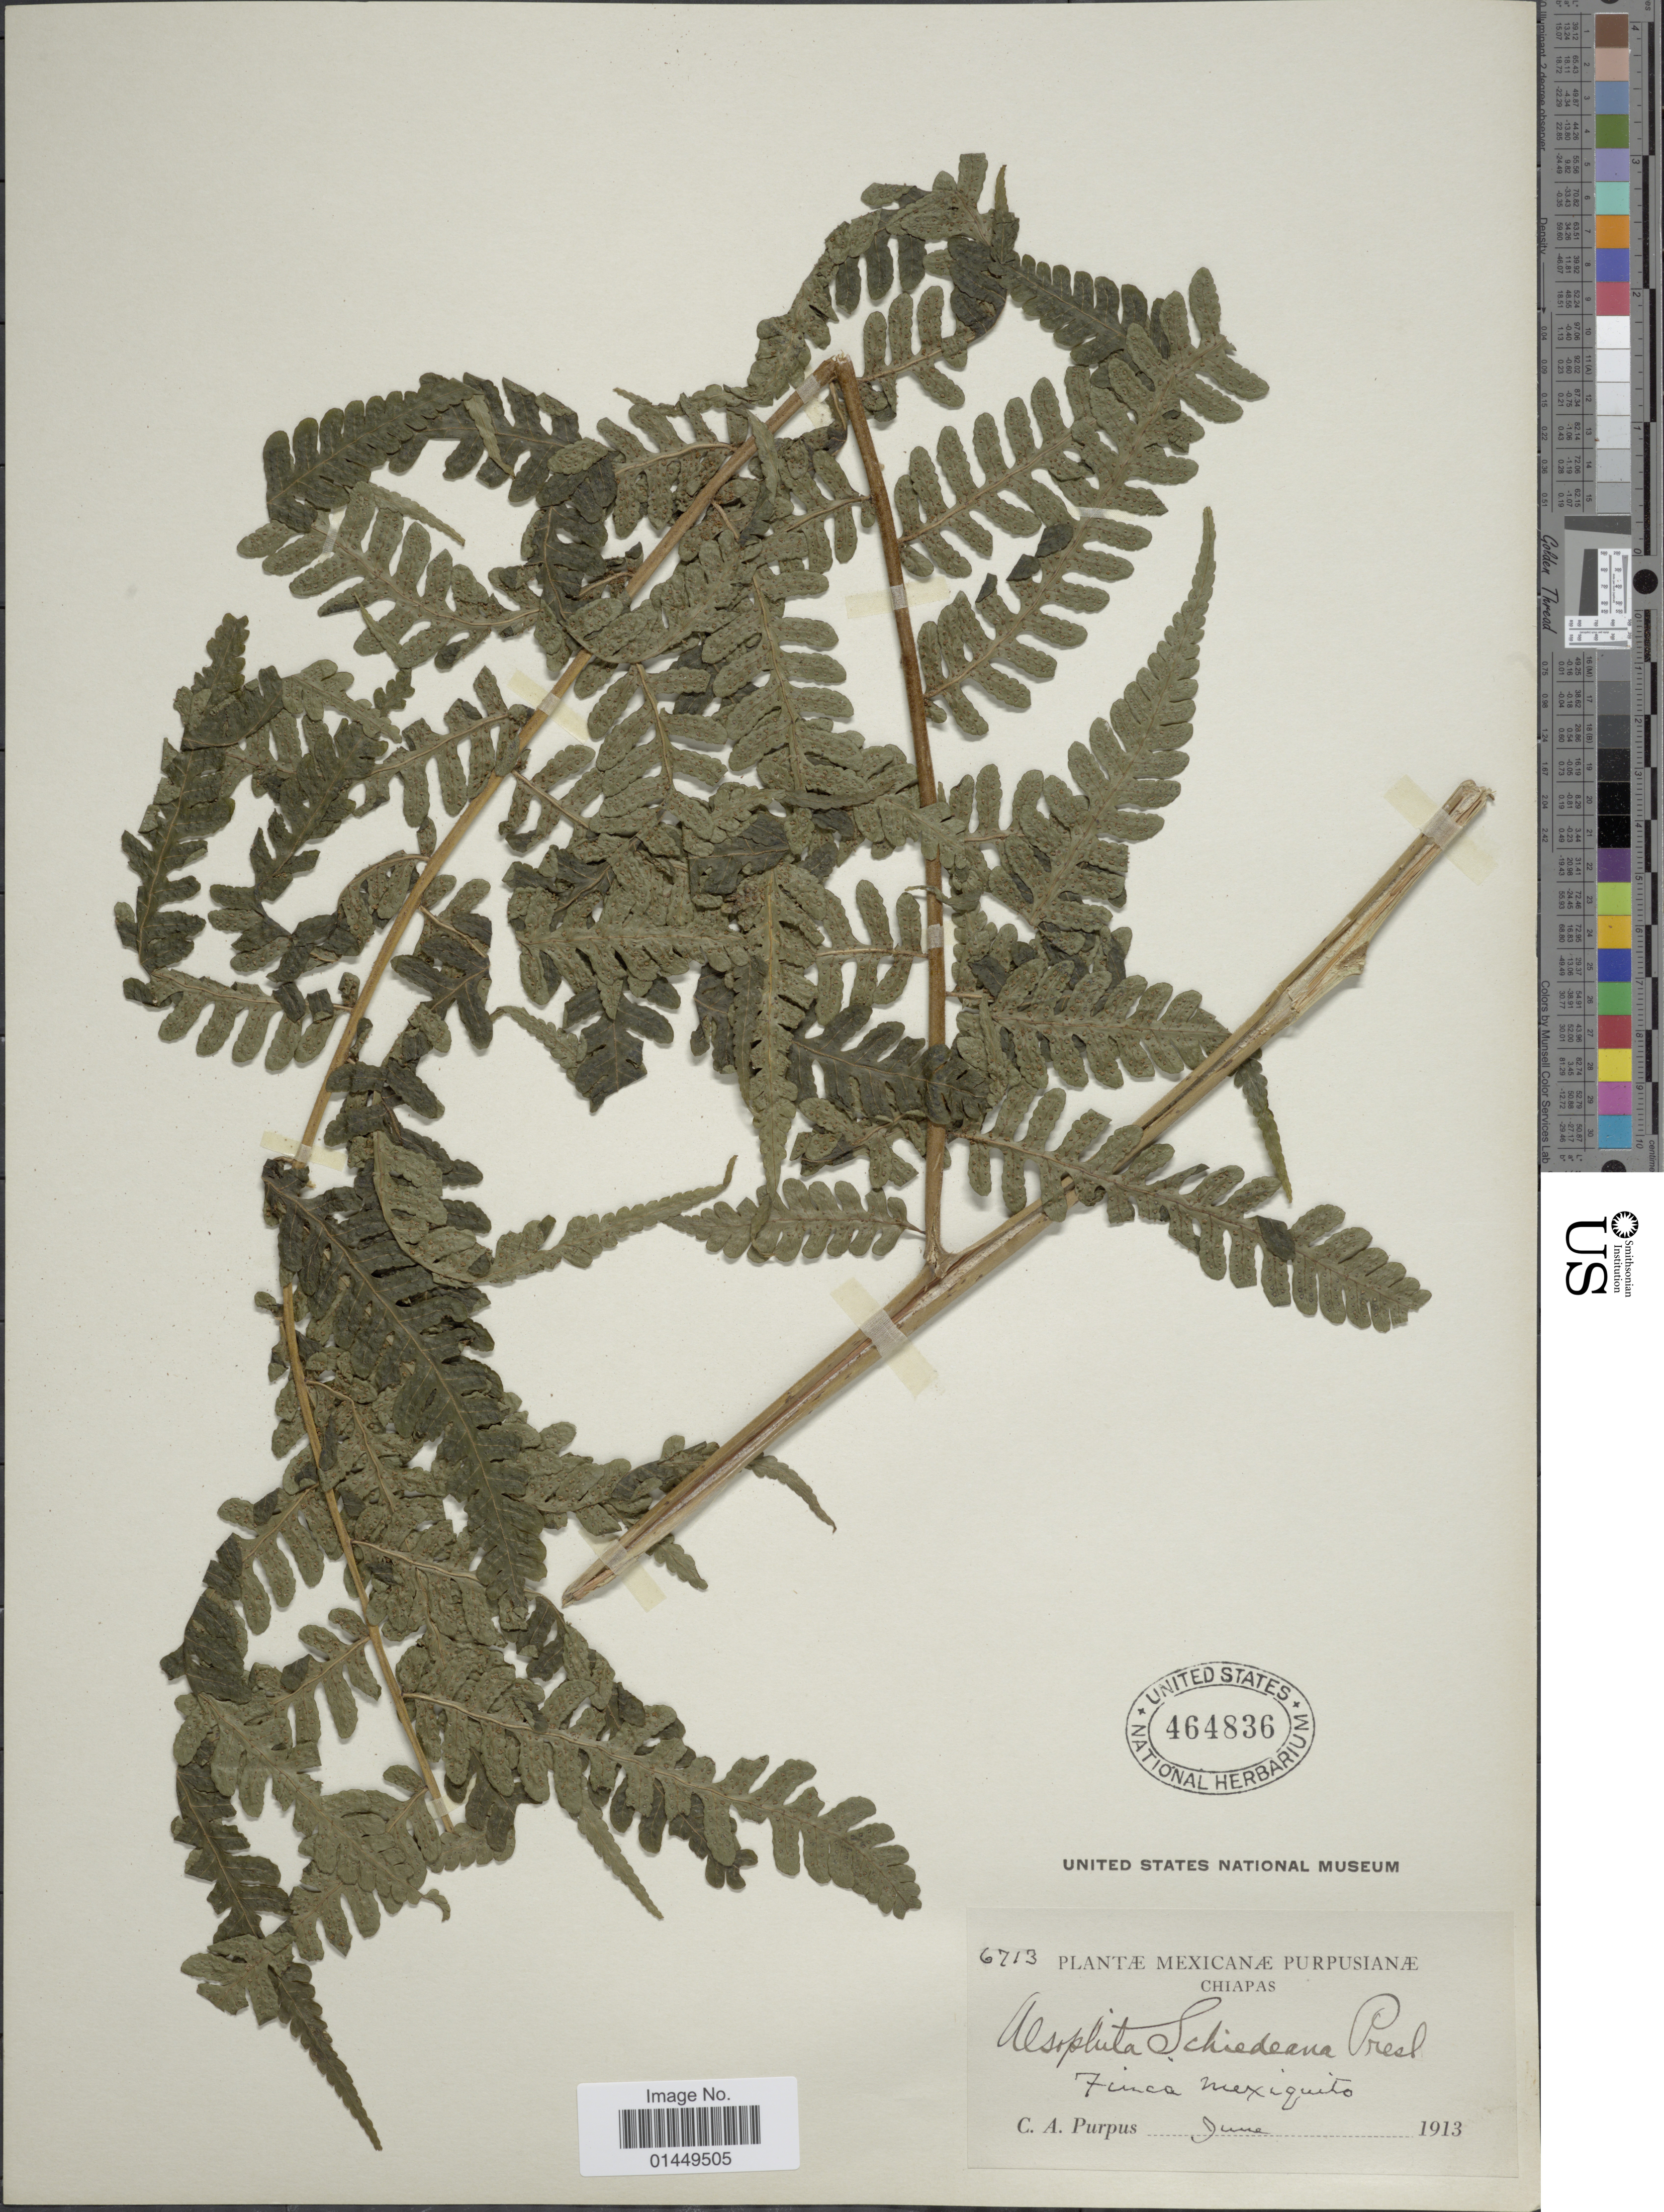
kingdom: Plantae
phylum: Tracheophyta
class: Polypodiopsida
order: Cyatheales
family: Cyatheaceae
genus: Cyathea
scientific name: Cyathea schiedeana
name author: (C. Presl) Domin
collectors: C. A. Purpus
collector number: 6713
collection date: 1913-06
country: Mexico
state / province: Chiapas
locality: Finca Mexiquito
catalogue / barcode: US 464836